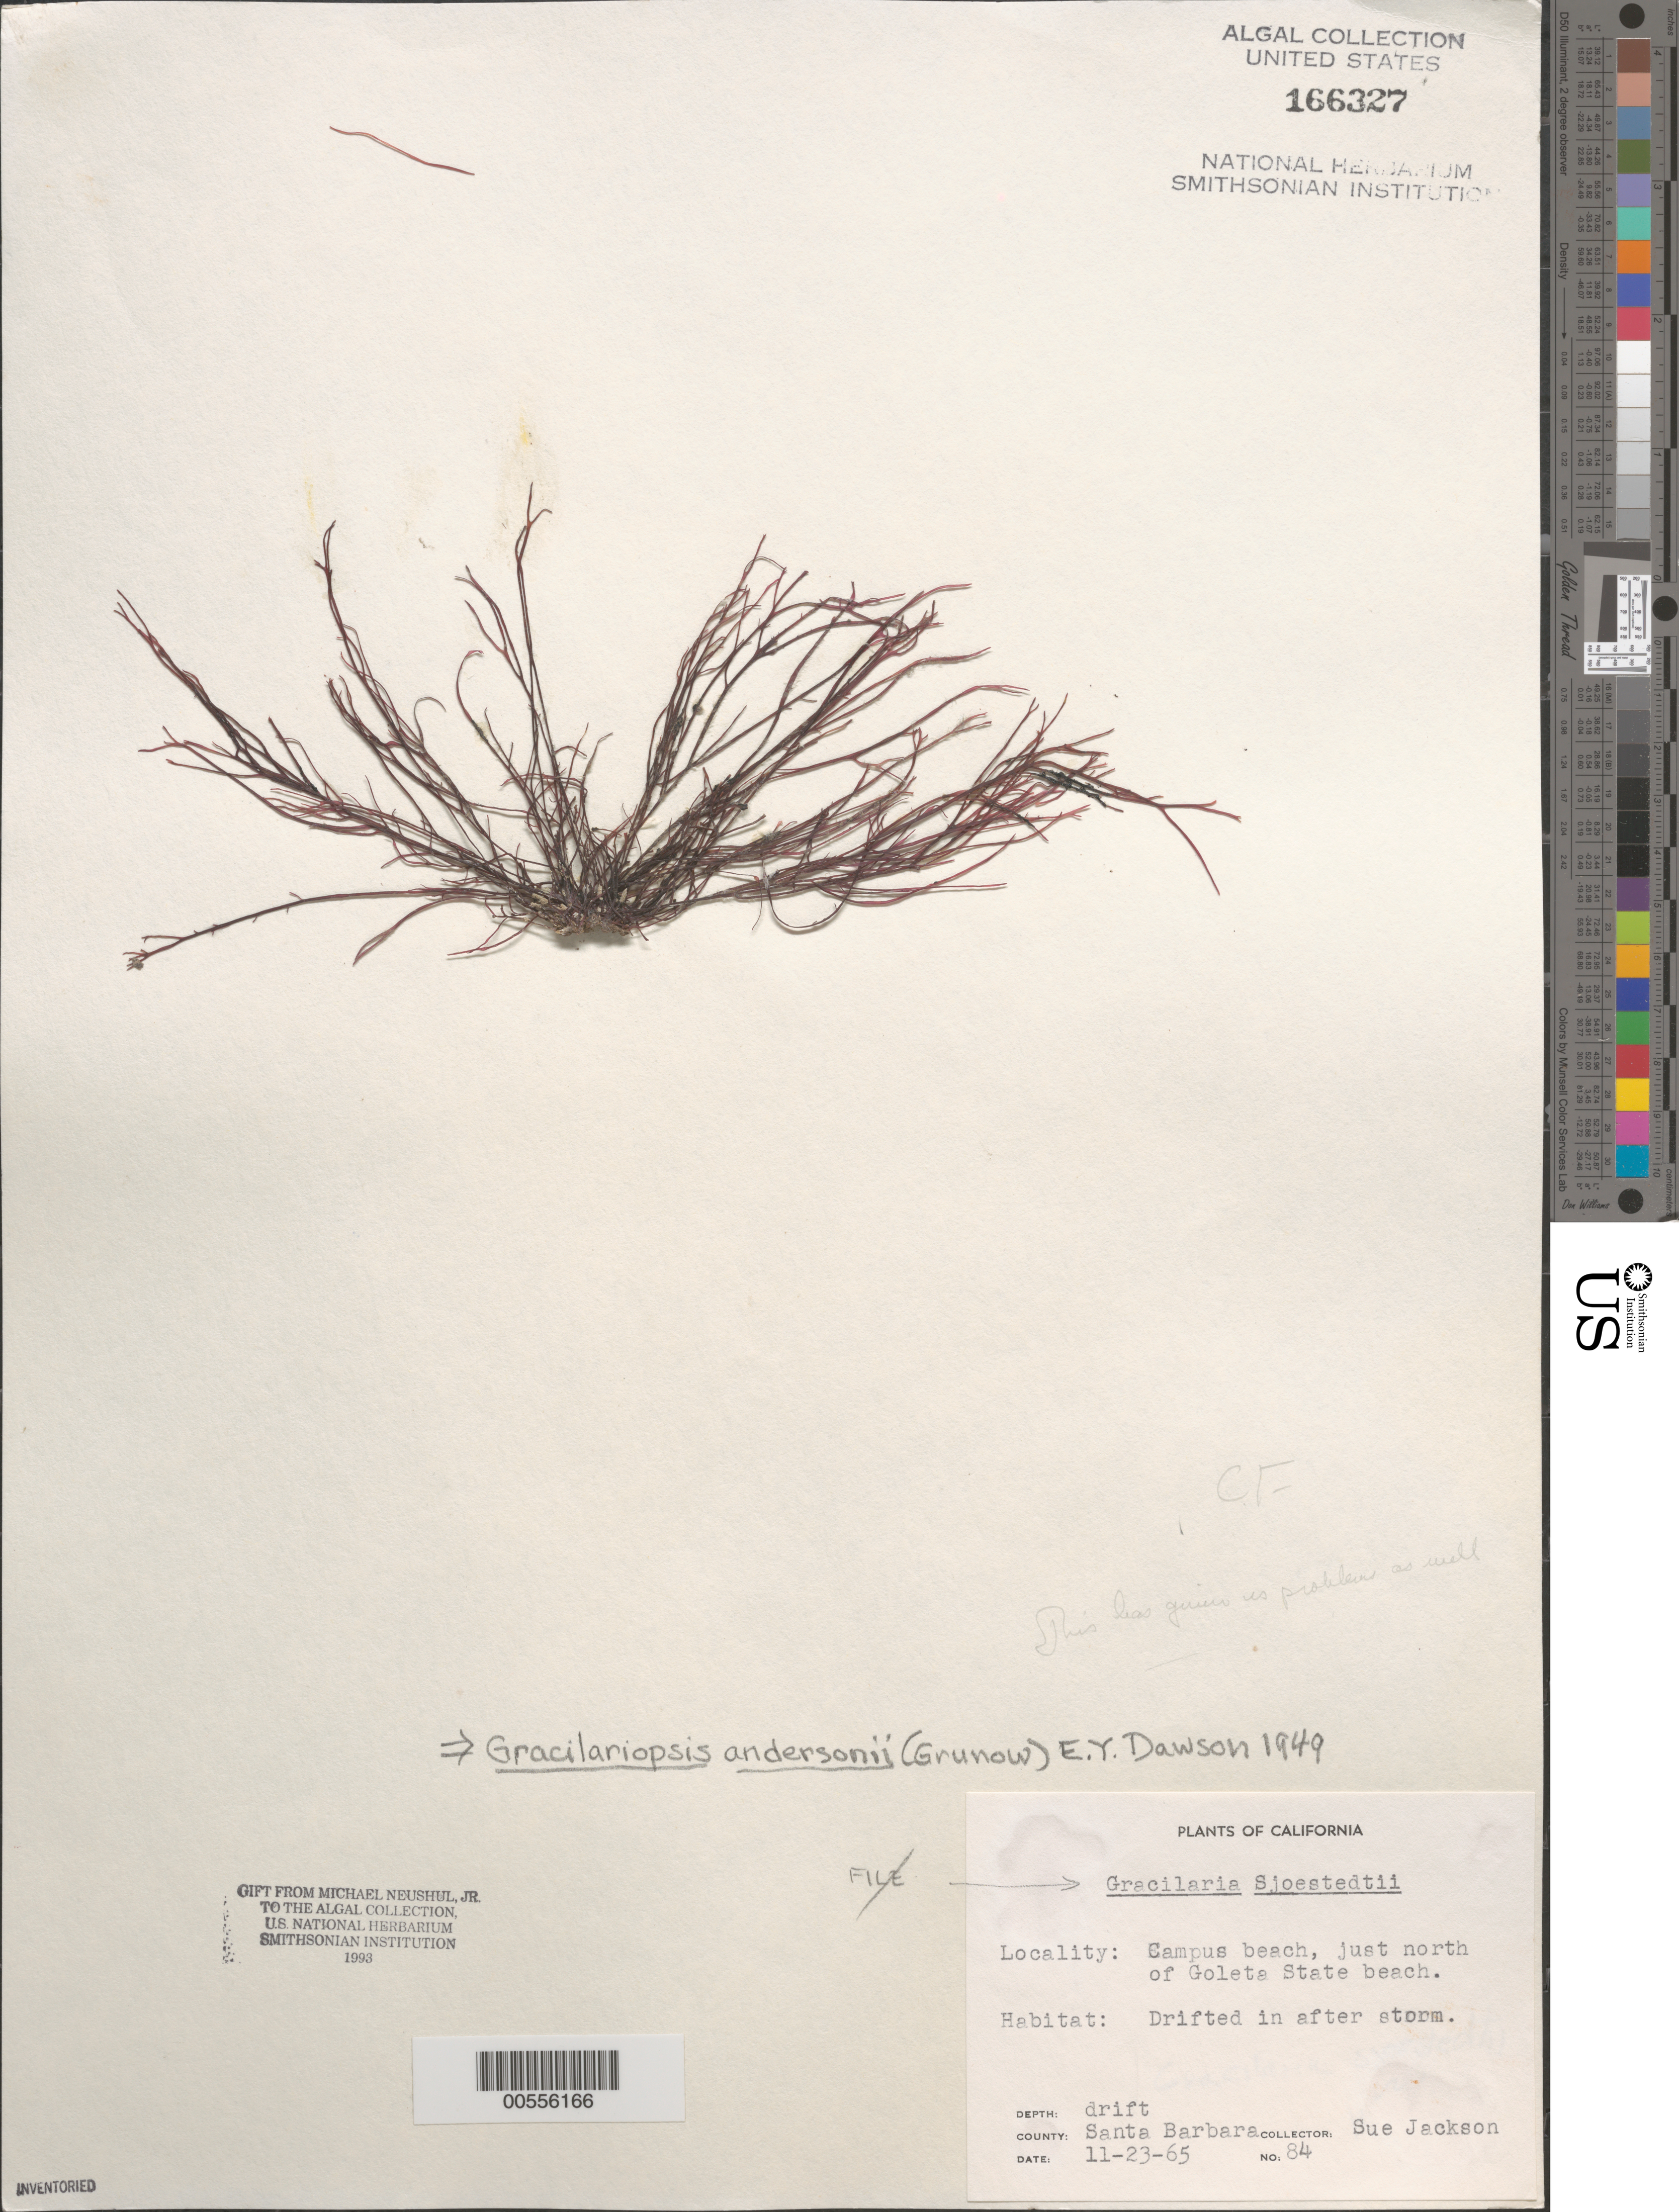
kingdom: Plantae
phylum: Rhodophyta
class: Florideophyceae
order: Gracilariales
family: Gracilariaceae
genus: Gracilariopsis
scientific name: Gracilariopsis andersonii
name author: (Grunow) E.Y. Dawson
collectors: S. Jackson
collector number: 84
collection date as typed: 23 Nov 1965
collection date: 1965-11-23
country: United States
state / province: California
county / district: Santa Barbara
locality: Campus Beach, just north of Goleta State Park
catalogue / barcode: US 166327